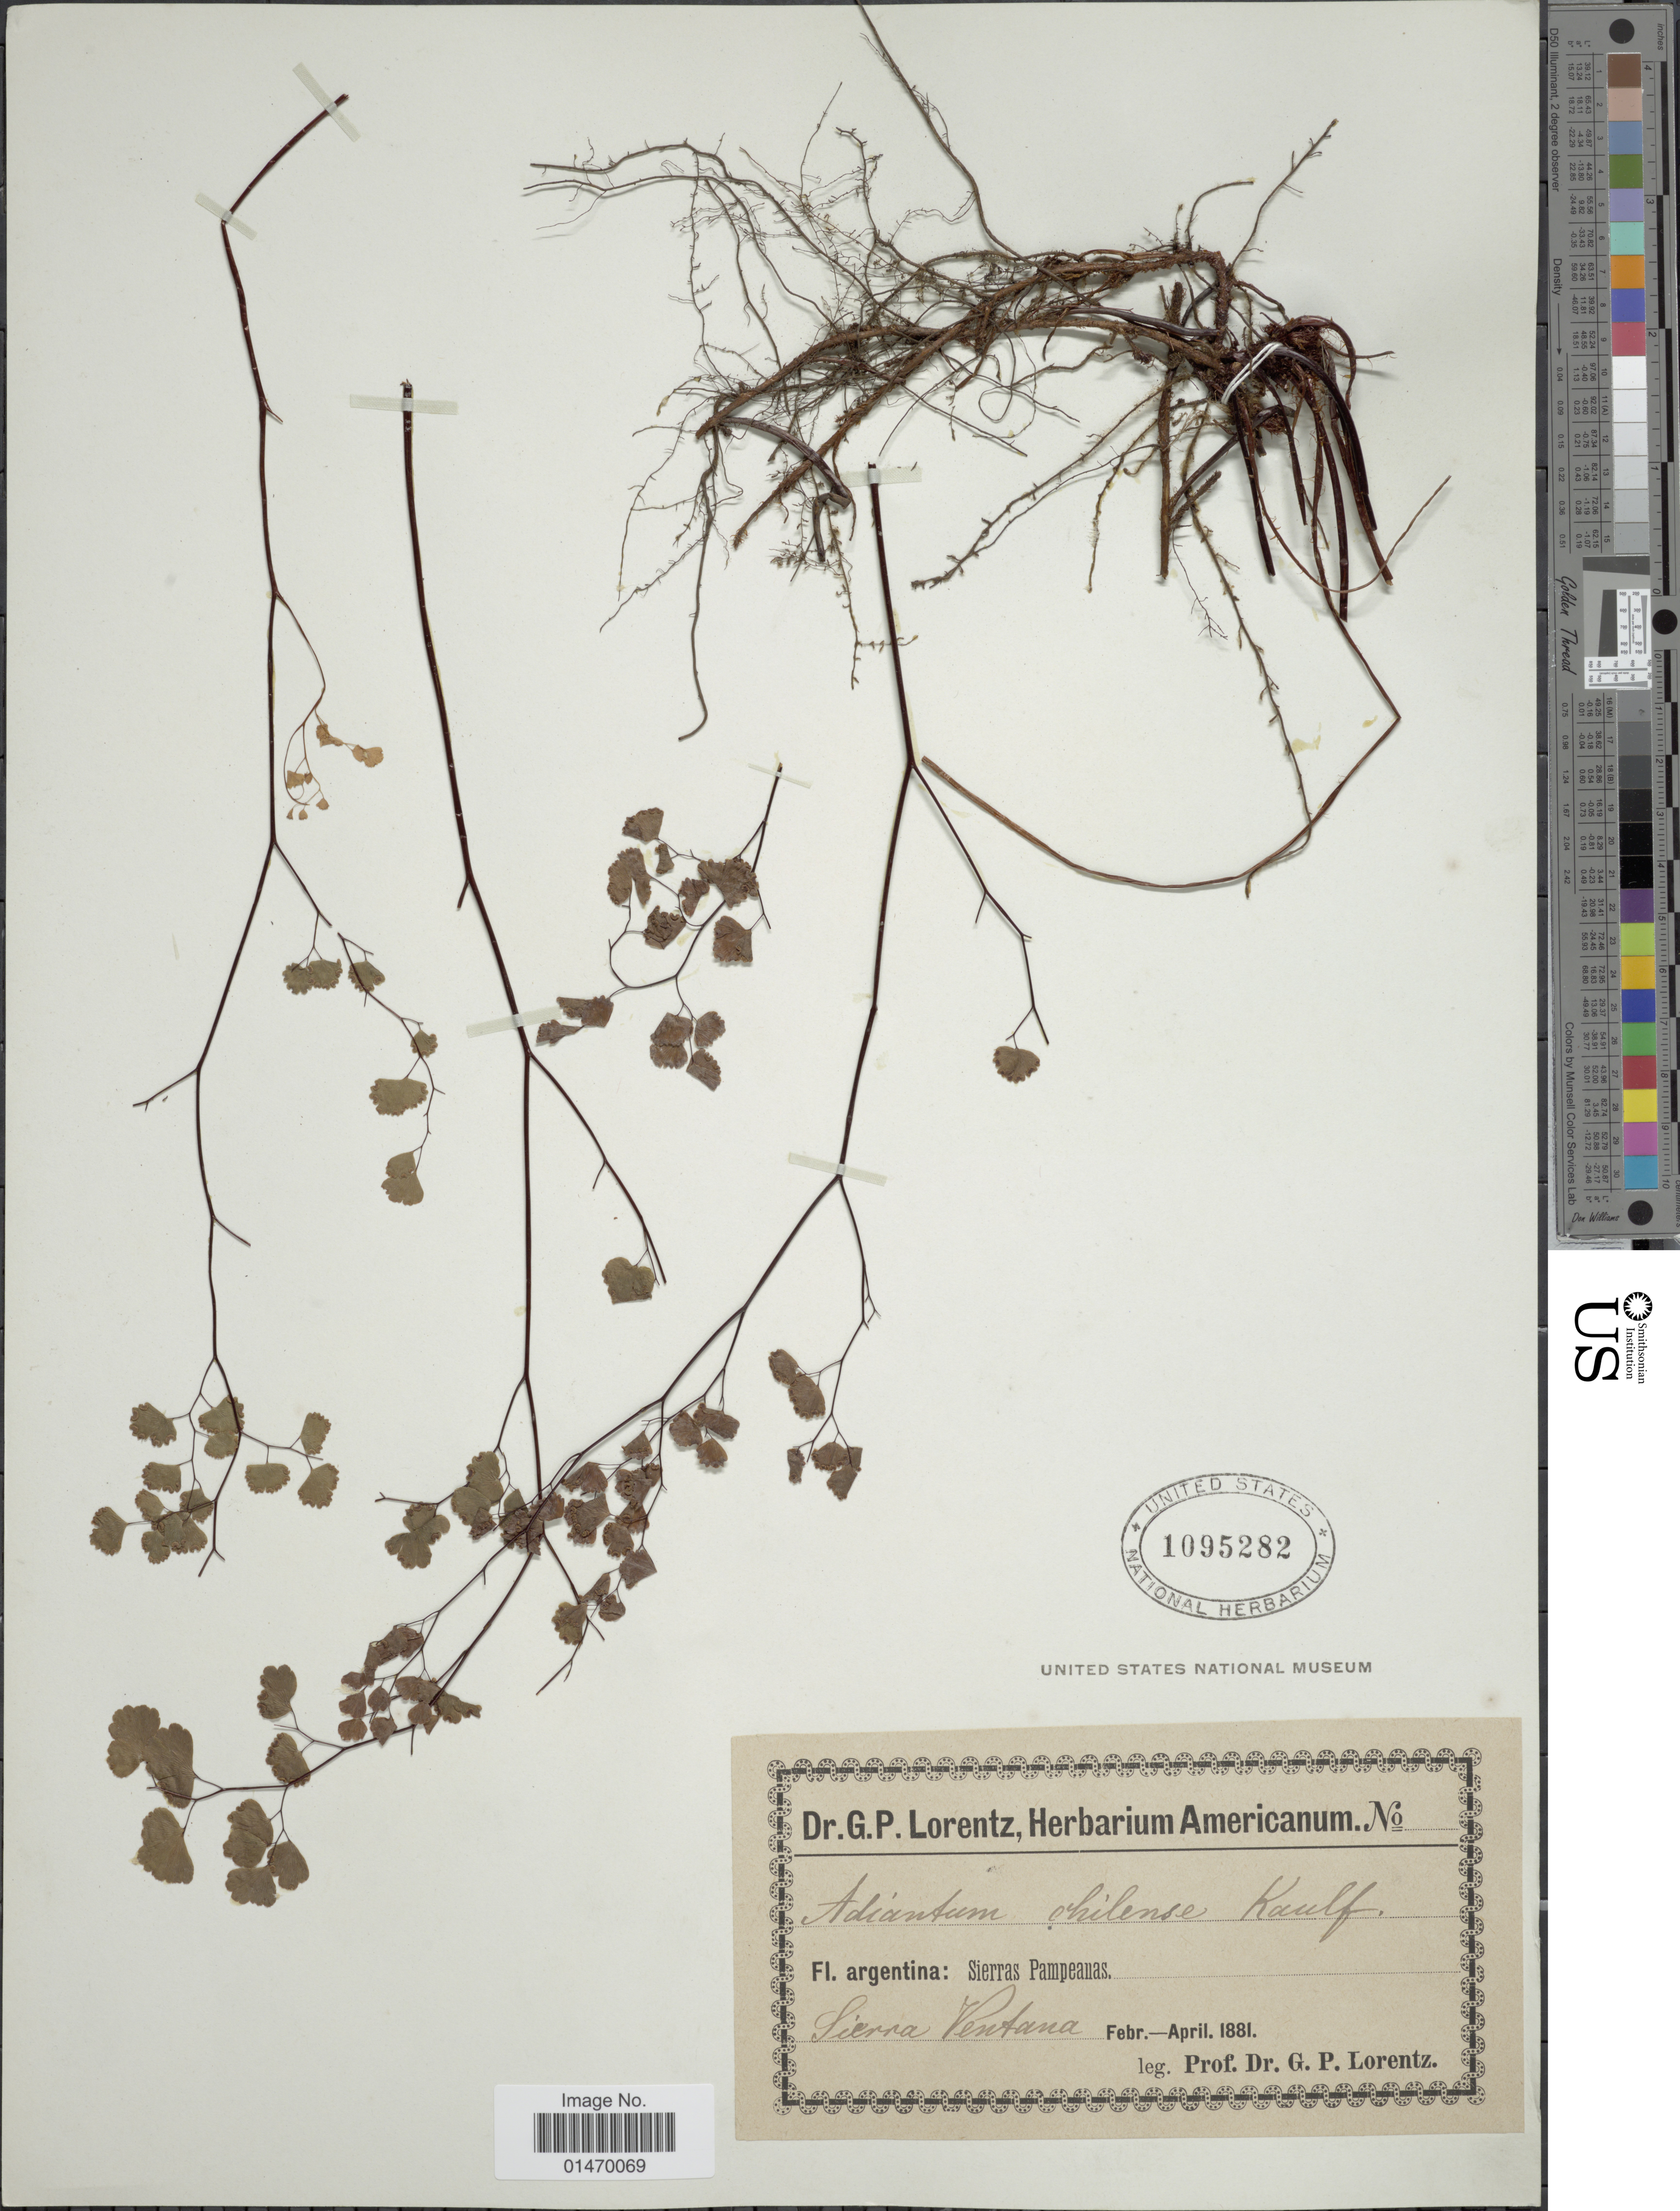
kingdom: Plantae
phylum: Tracheophyta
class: Polypodiopsida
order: Polypodiales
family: Pteridaceae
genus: Adiantum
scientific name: Adiantum chilense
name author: Kaulf.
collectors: P. G. Lorentz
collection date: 1881-02/1881-04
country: Argentina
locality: Sierras Pampeanas, Sierra Ventana.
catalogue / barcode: US 1095282